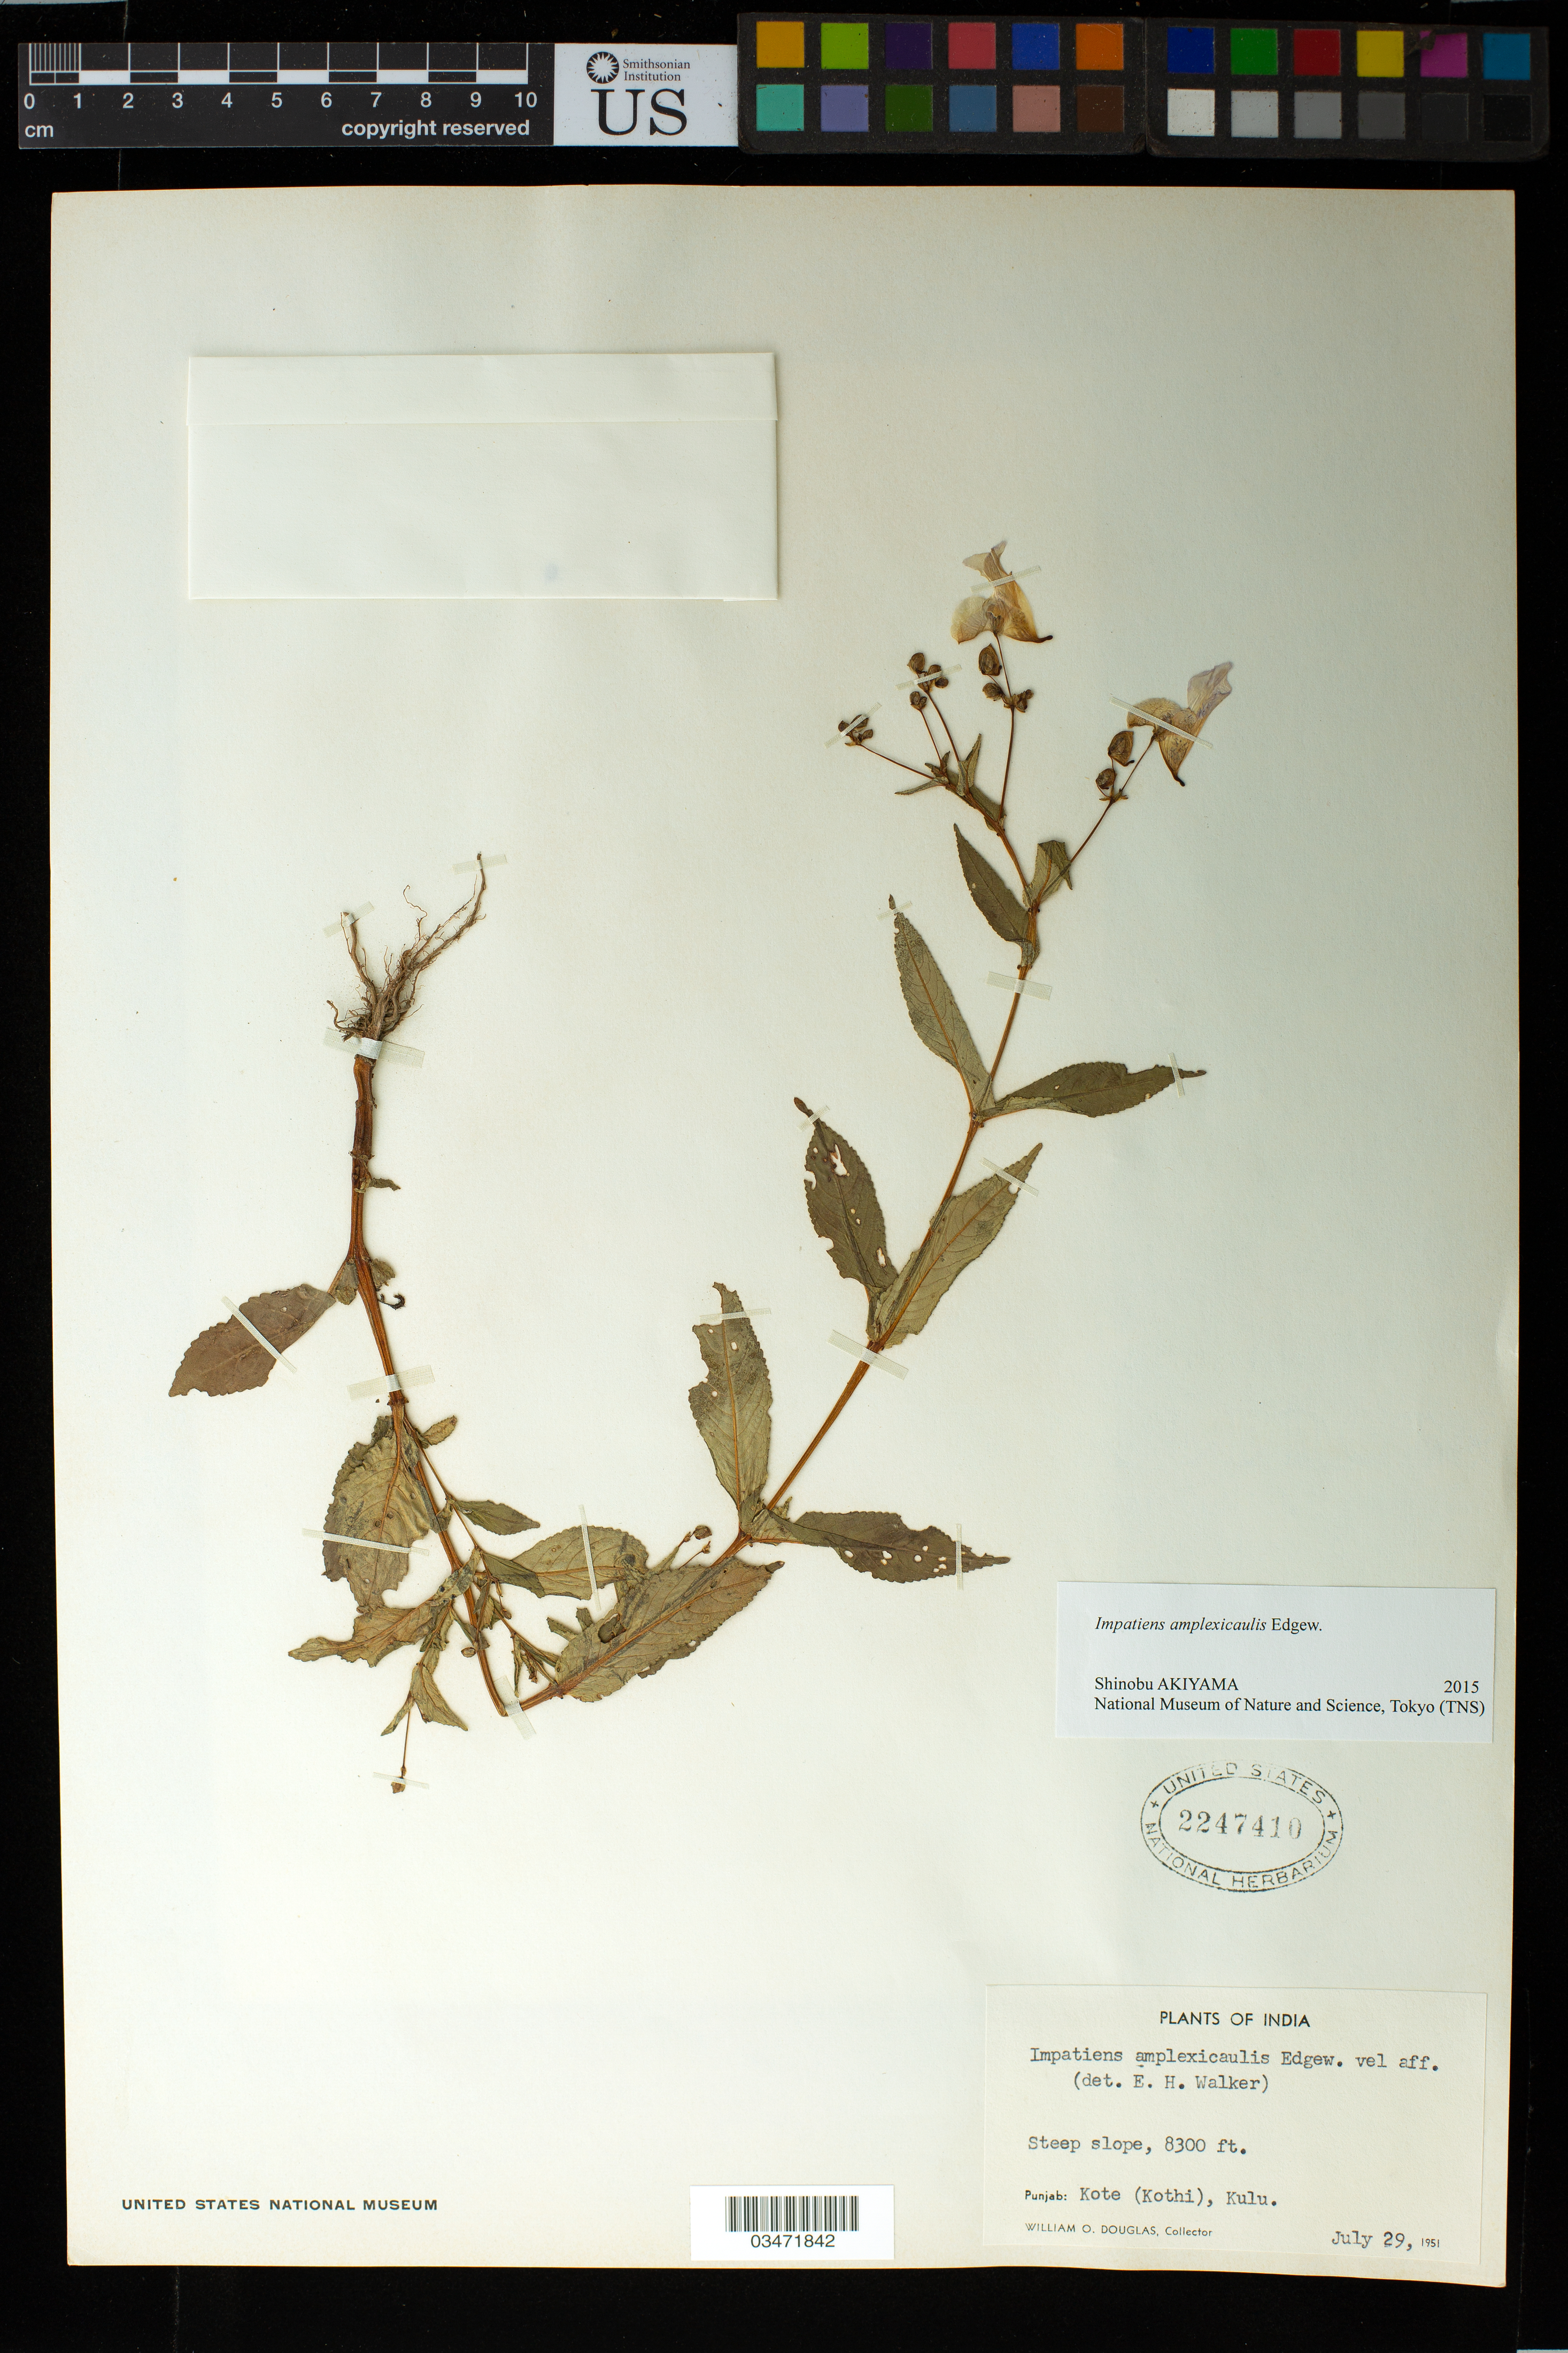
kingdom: Plantae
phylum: Tracheophyta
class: Magnoliopsida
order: Ericales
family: Balsaminaceae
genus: Impatiens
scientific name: Impatiens amplexicaulis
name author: Edgew.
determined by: Akiyama, Shinobu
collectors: W. Douglas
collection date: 1951-07-29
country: India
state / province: Madhya Pradesh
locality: Kote (Kothi), Kulu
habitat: Steep slope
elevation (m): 2530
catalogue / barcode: US 2247410